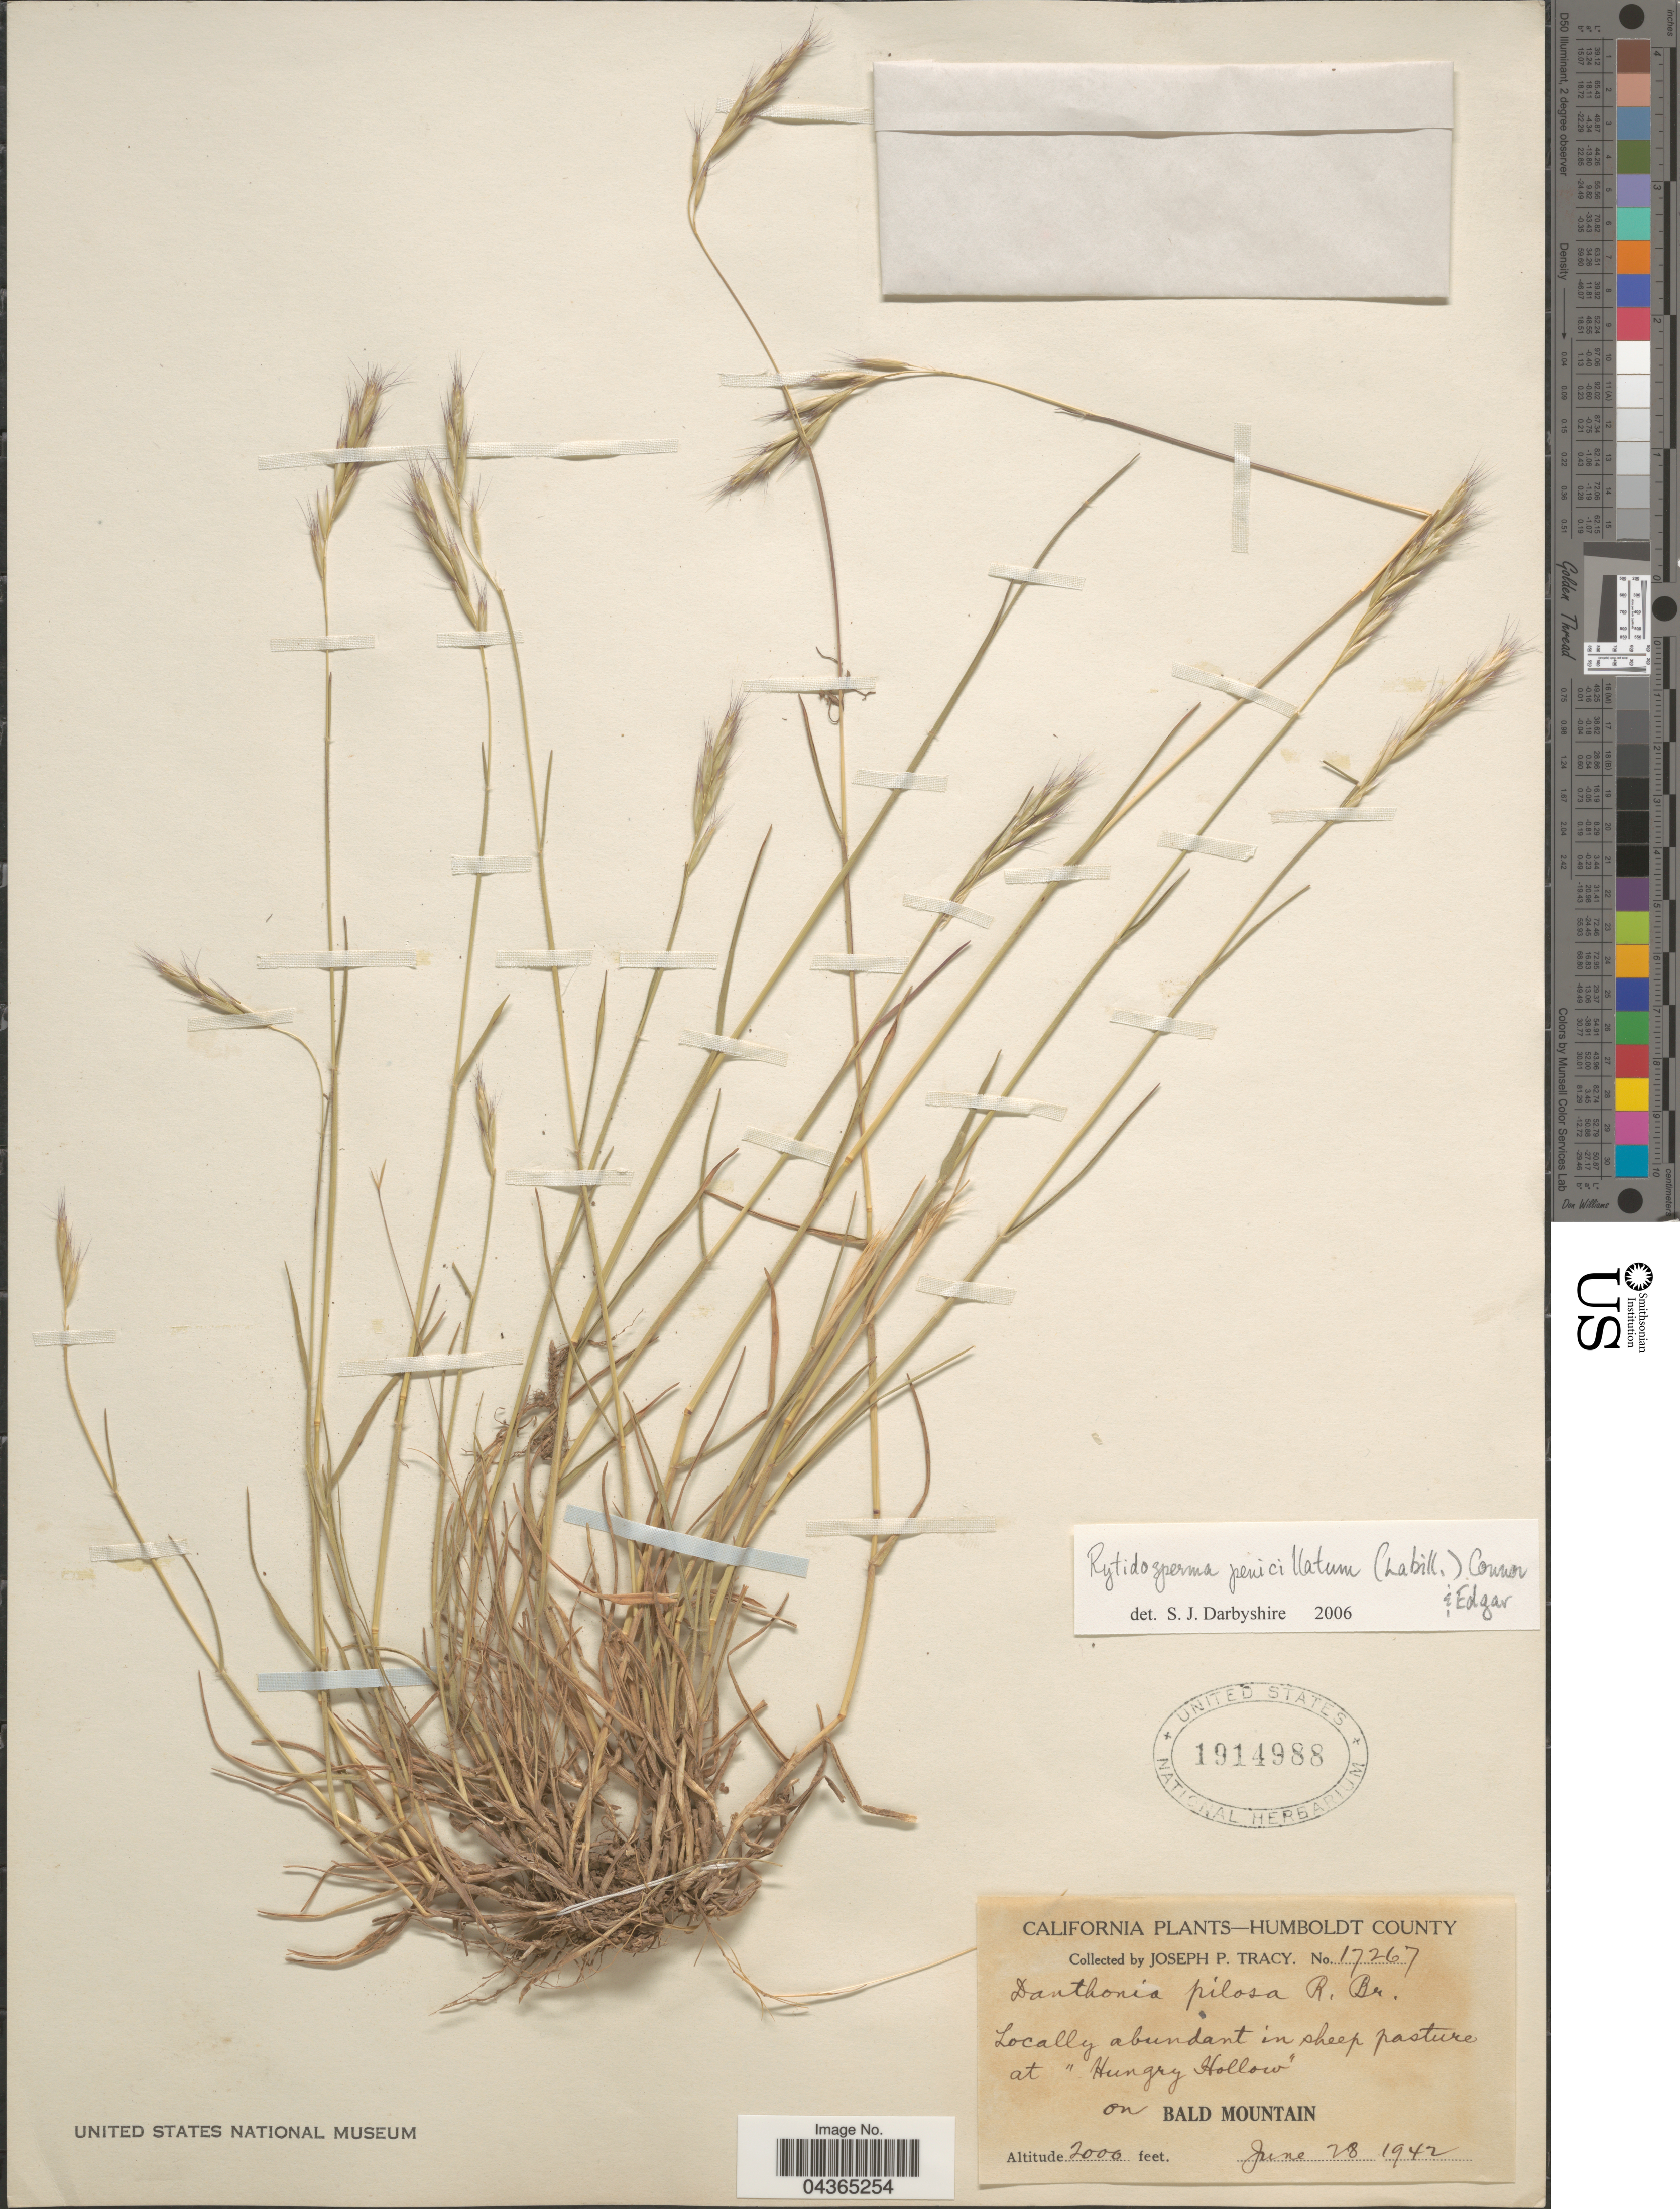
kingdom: Plantae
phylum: Tracheophyta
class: Liliopsida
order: Poales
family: Poaceae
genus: Rytidosperma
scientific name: Rytidosperma penicillatum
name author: (Labill.) Connor & Edgar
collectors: J. Tracy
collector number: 17267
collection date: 1942-06-28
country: United States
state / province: California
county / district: Humboldt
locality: Humboldt County. At "Hungry Hollow". On Bald Mountain.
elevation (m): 610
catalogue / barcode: US 1914988